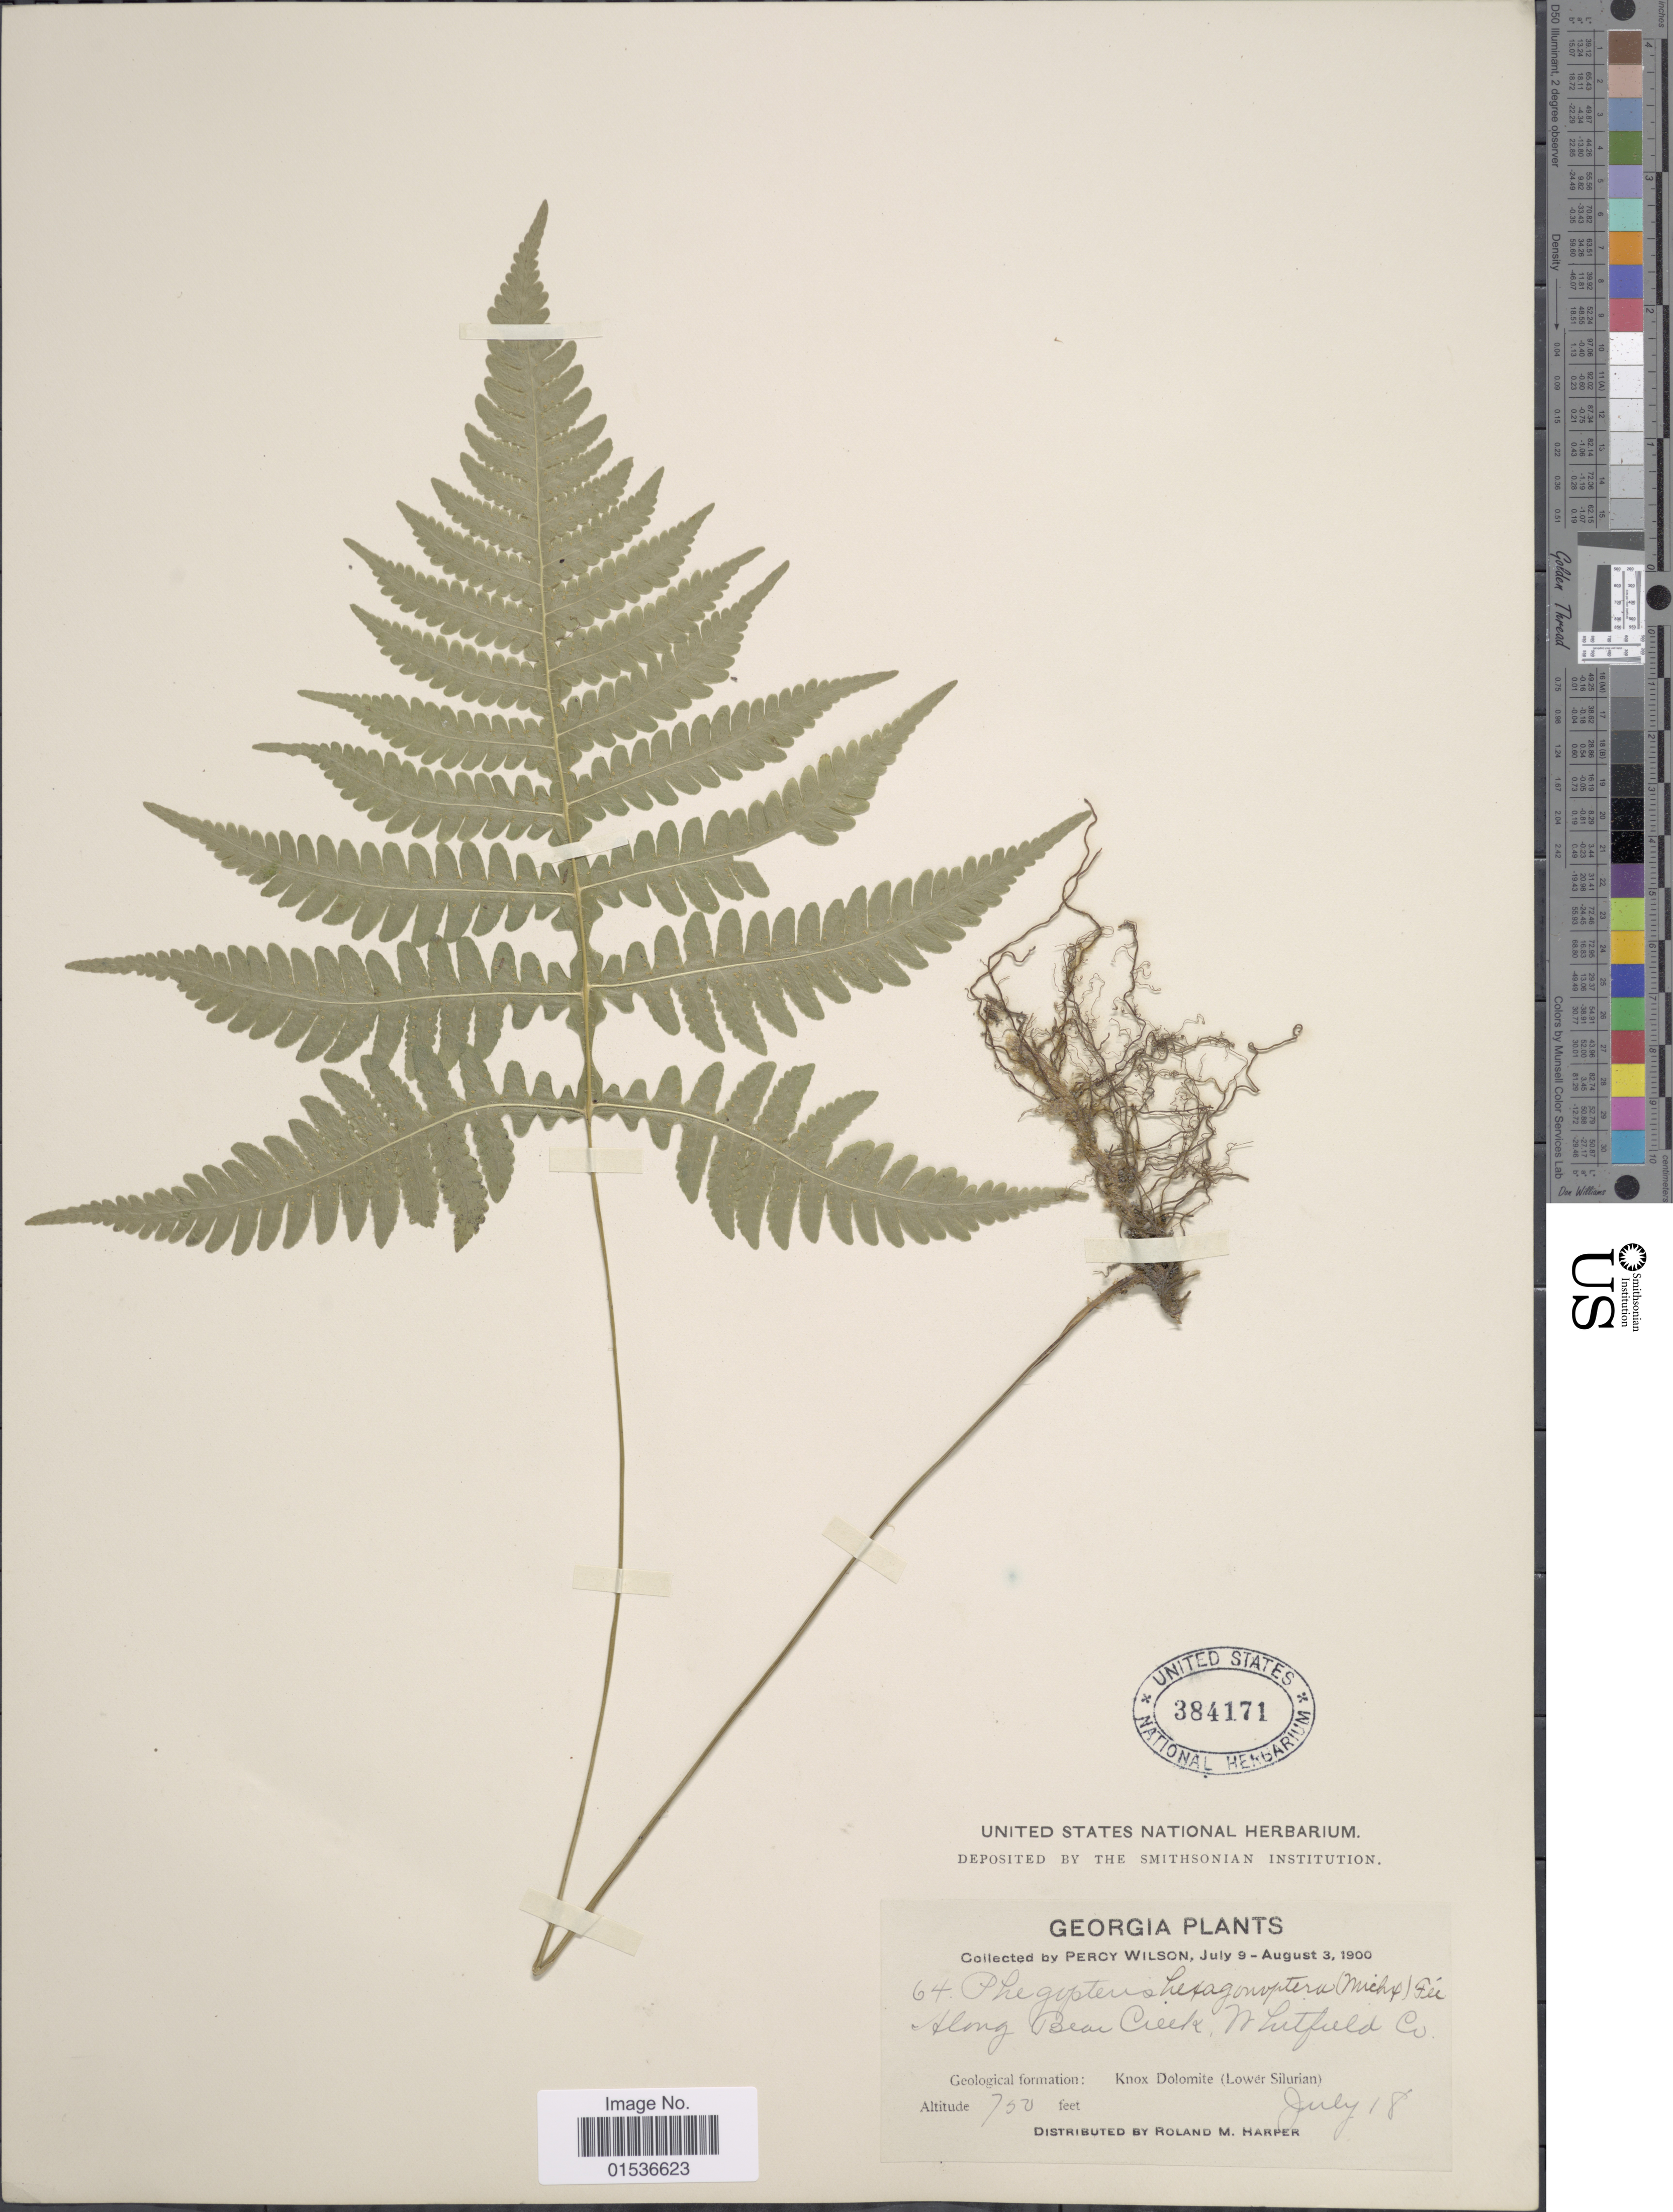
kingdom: Plantae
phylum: Tracheophyta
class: Polypodiopsida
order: Polypodiales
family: Thelypteridaceae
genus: Phegopteris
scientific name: Phegopteris hexagonoptera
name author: (Michx.) Fée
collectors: P. Wilson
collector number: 64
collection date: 1900-07-18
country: United States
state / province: Georgia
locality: Knox Dolomite (Lower Silurian). Along Bear Creek Whitfield Co.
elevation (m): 229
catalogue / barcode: US 384171